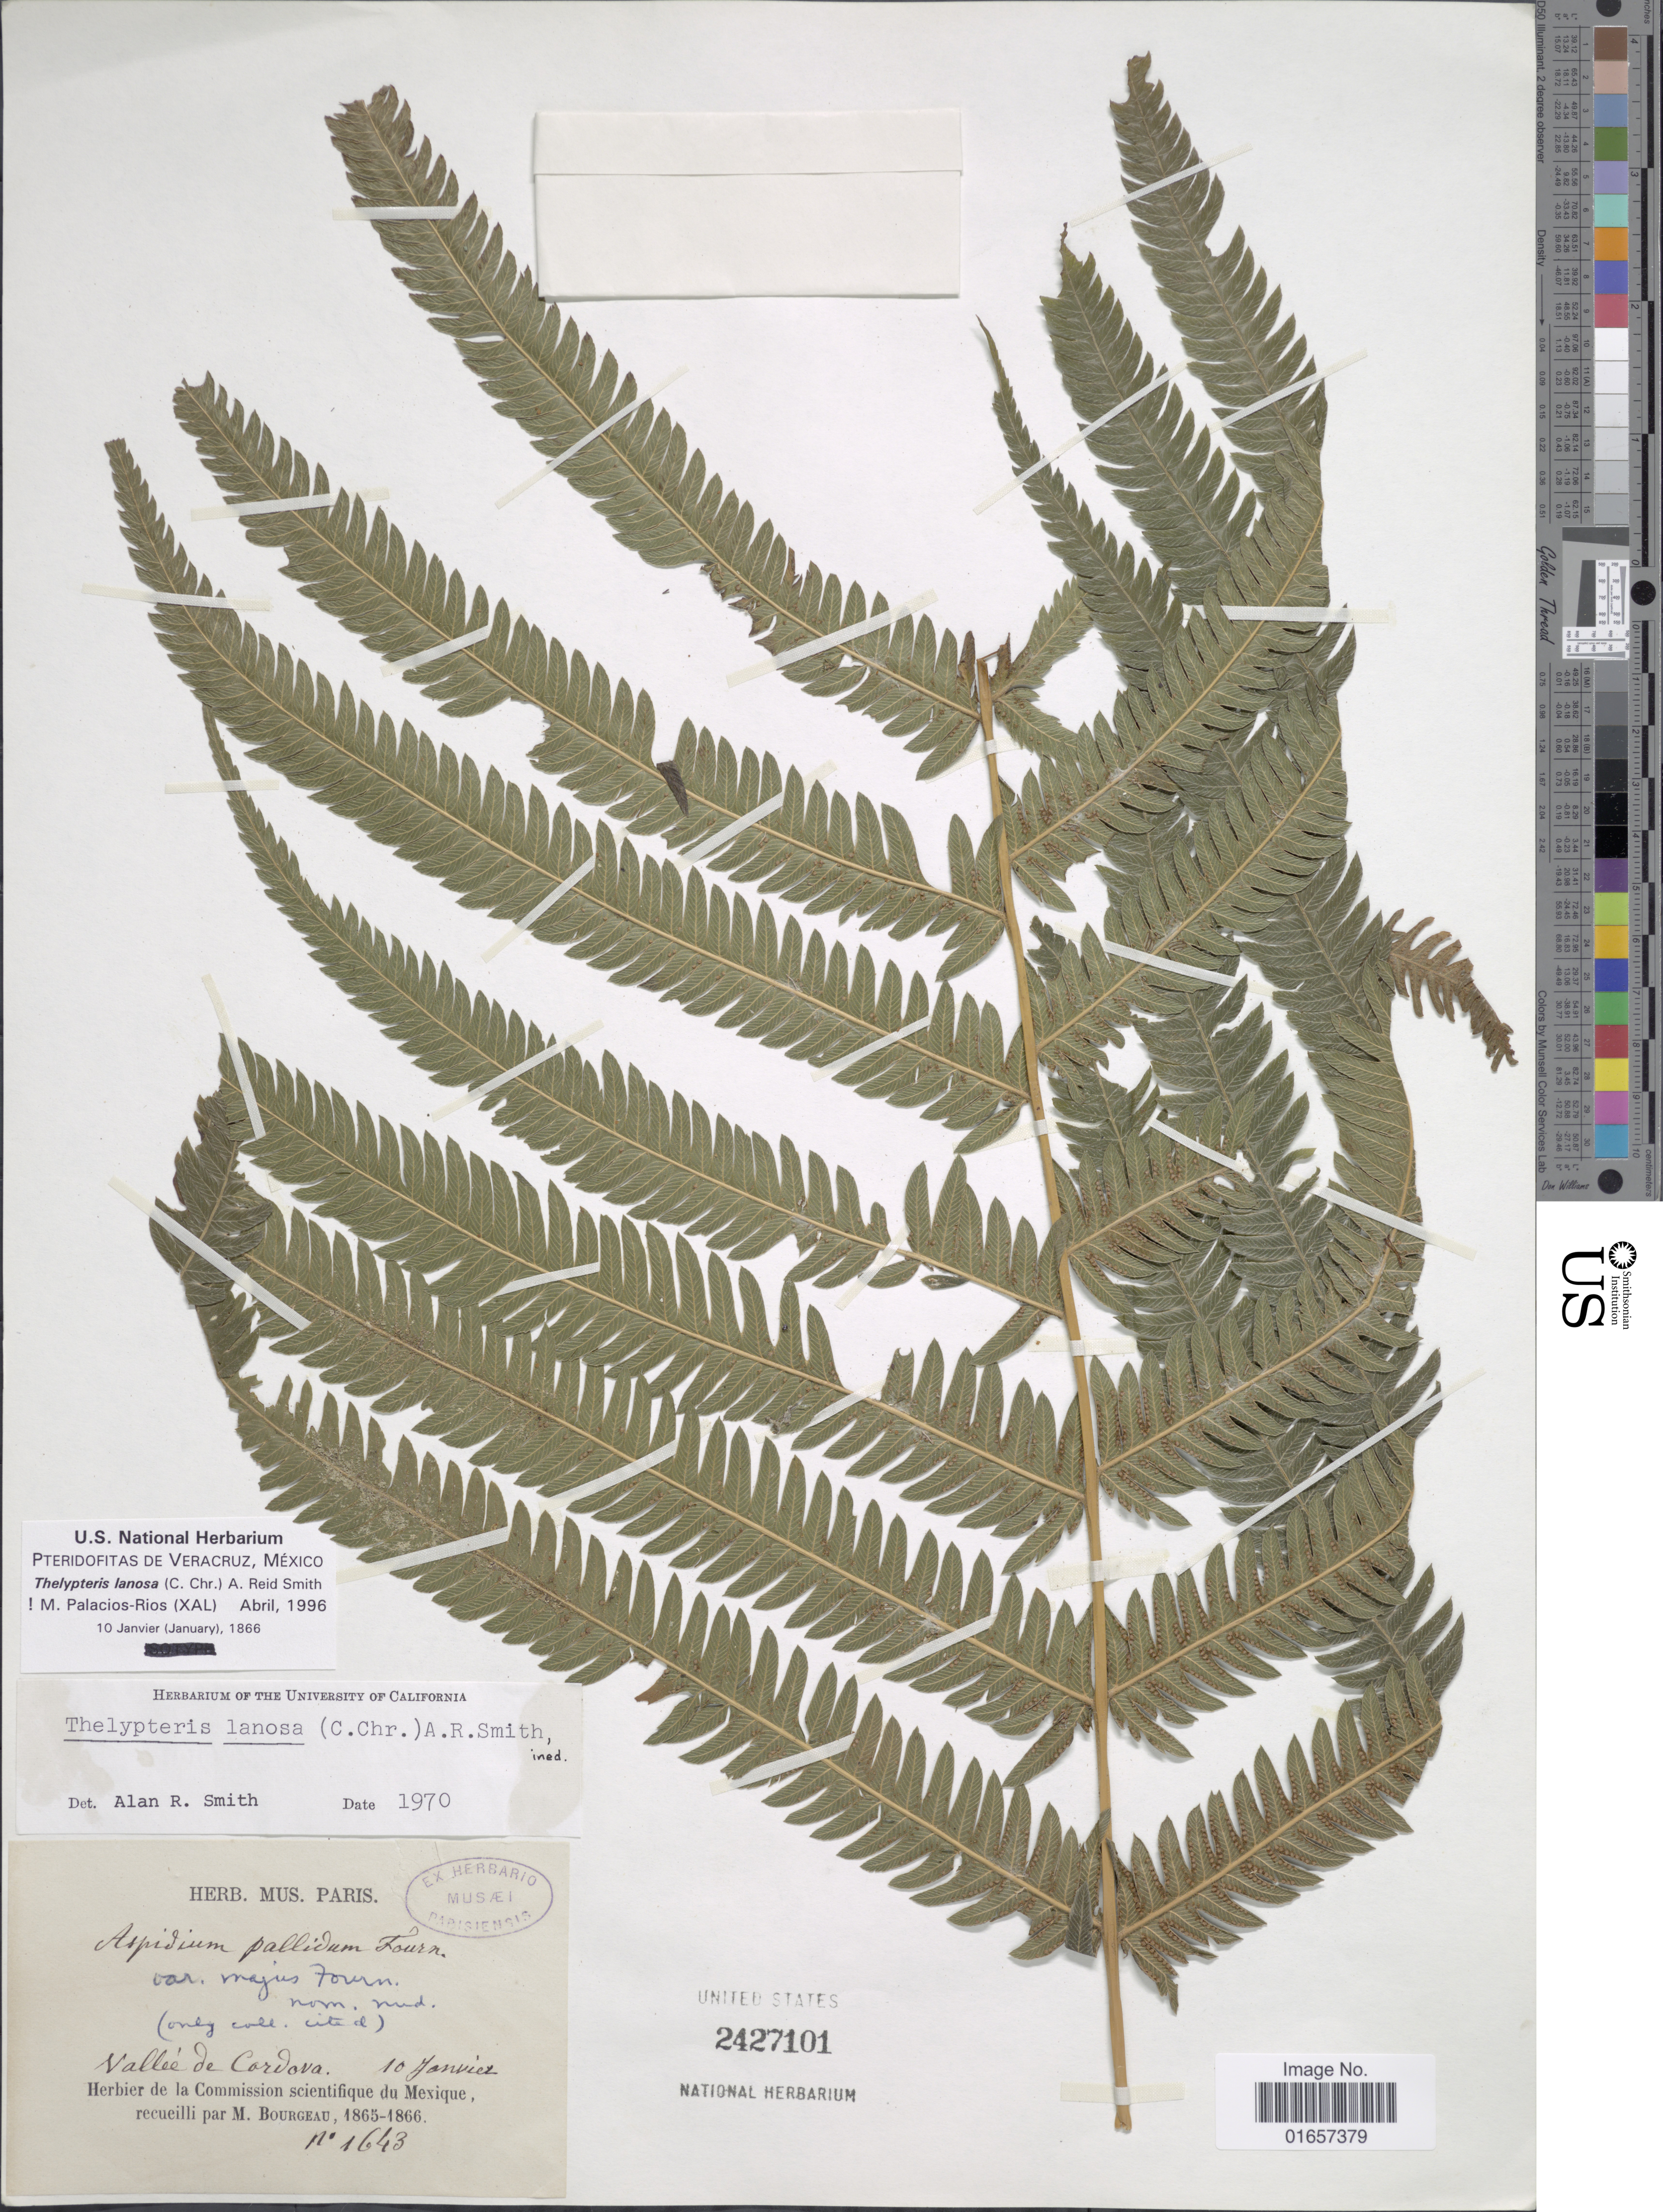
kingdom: Plantae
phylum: Tracheophyta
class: Polypodiopsida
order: Polypodiales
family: Thelypteridaceae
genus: Christella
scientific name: Christella lanosa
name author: (C. Chr.) Á. Löve & D. Löve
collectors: M. Bourgeau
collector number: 1643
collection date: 1865-01-10/1866-01-10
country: Mexico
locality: Mexique, Valle de Corvoa.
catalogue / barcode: US 2427101